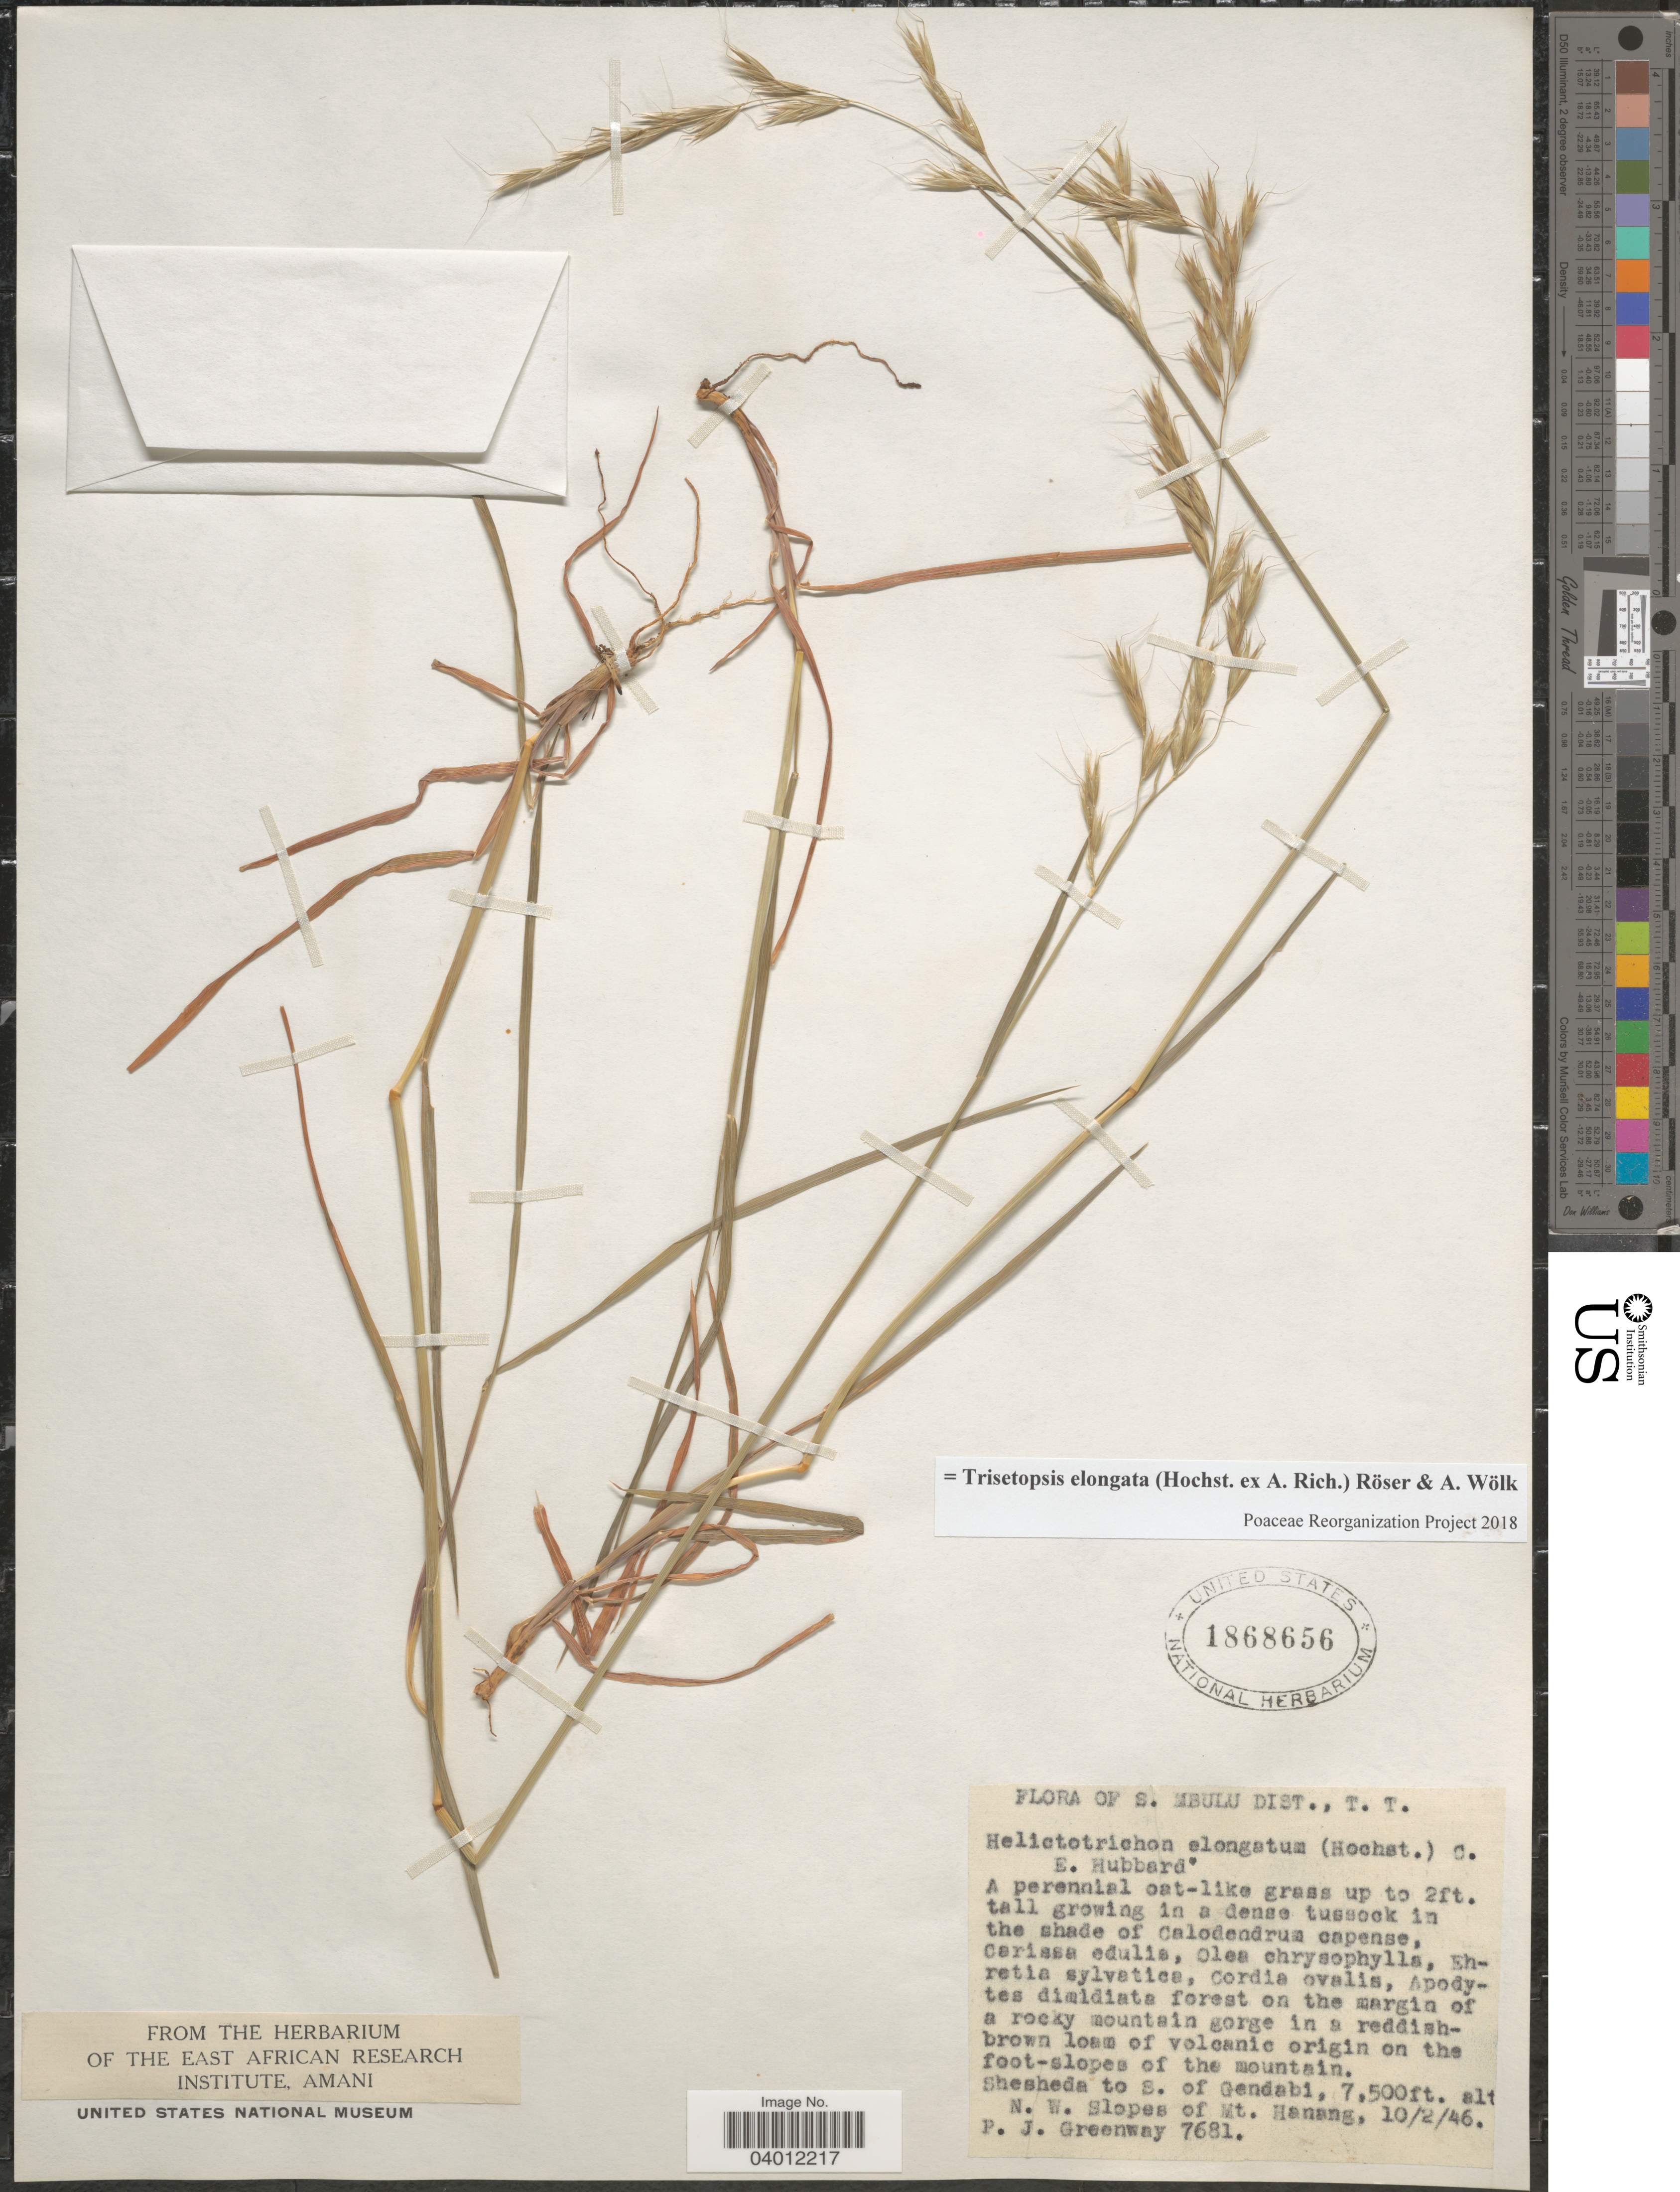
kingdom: Plantae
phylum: Tracheophyta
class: Liliopsida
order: Poales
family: Poaceae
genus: Trisetopsis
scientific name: Trisetopsis elongata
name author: (Hochst. ex A. Rich.) Röser & Wölk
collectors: P. J. Greenway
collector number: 7681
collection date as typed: Transcribed d/m/y: 10/2/46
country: Tanzania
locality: S. Mbulu Dist., T.T. Shesheda to S. of Gendabi, N.W. Slopes of Mt. Hanang.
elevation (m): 2286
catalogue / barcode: US 1868656